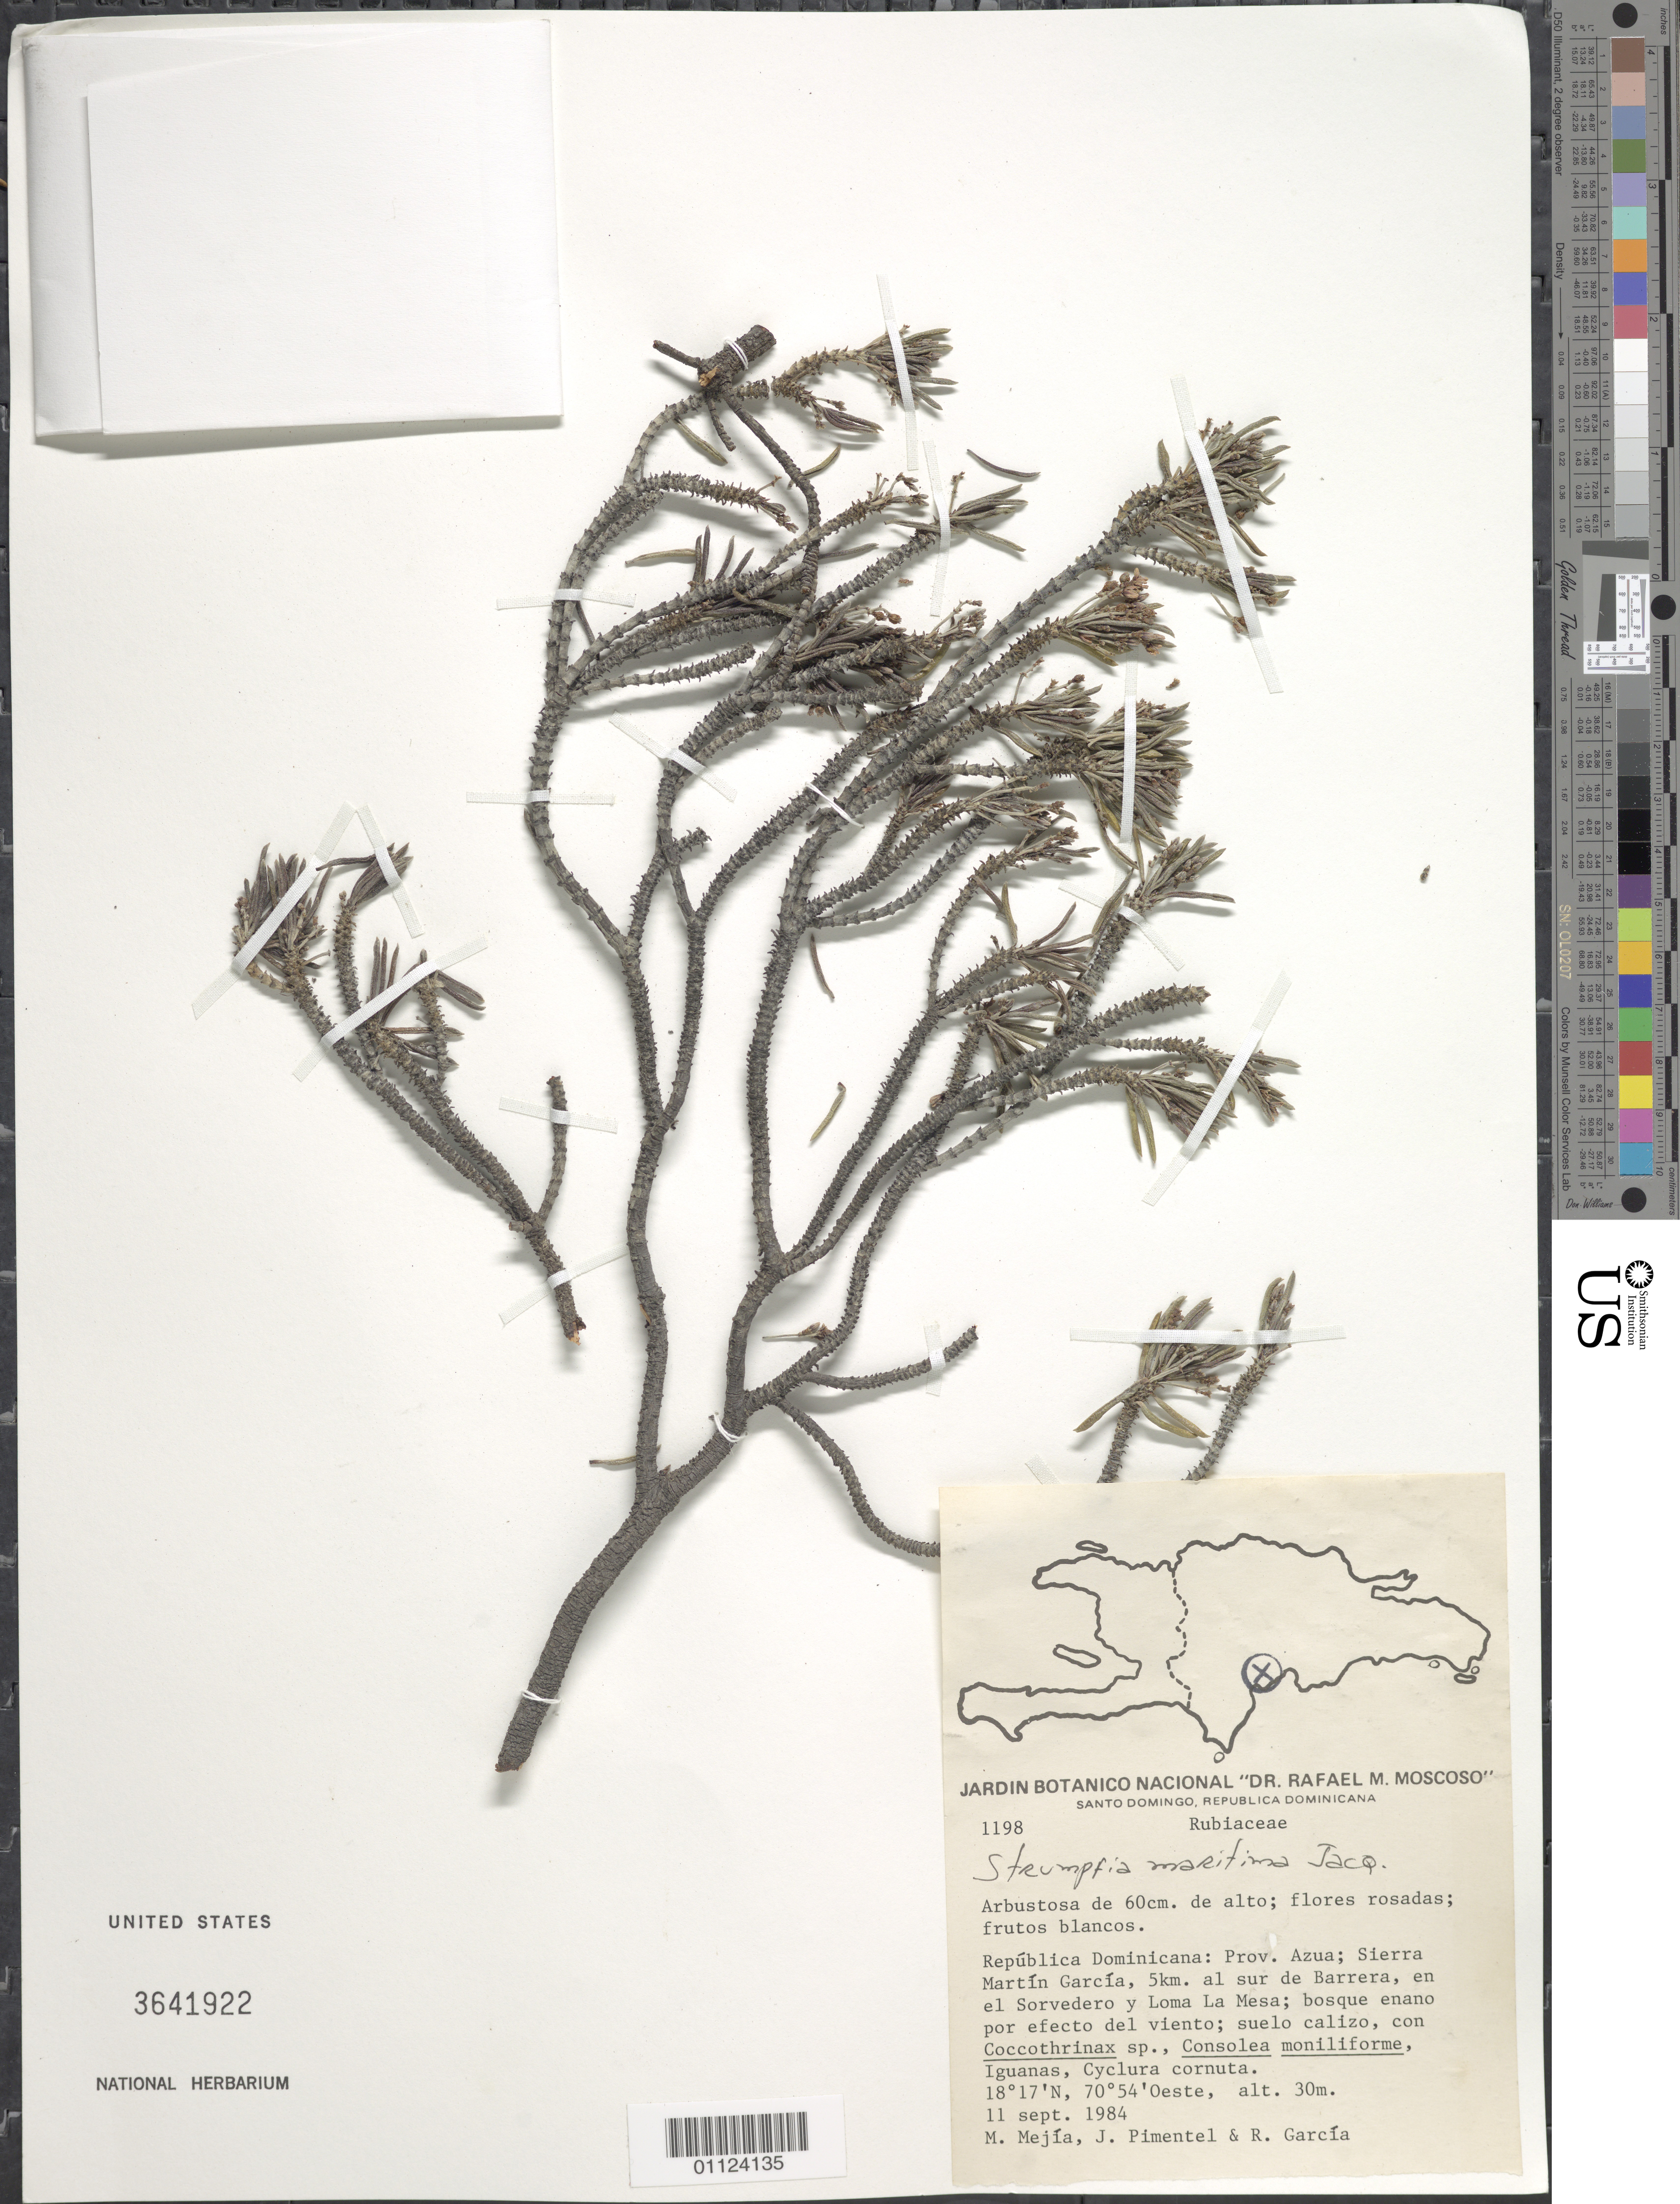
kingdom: Plantae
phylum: Tracheophyta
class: Magnoliopsida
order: Gentianales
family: Rubiaceae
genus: Strumpfia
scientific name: Strumpfia maritima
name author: Jacq.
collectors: M. Mejia, J. Pimentel & R. G. García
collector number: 1198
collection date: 1984-09-11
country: Dominican Republic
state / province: Azua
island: Hispaniola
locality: Sierra Martín García, 5 km al sur de Barrera, en el Sorvedero y Loma La Mesa.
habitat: Bosque enano por efecto del viento; suelo calizo, con Coccothrinax sp., Console moniliforme, Iguanas, Cyclura cornuta.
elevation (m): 30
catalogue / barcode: US 3641922